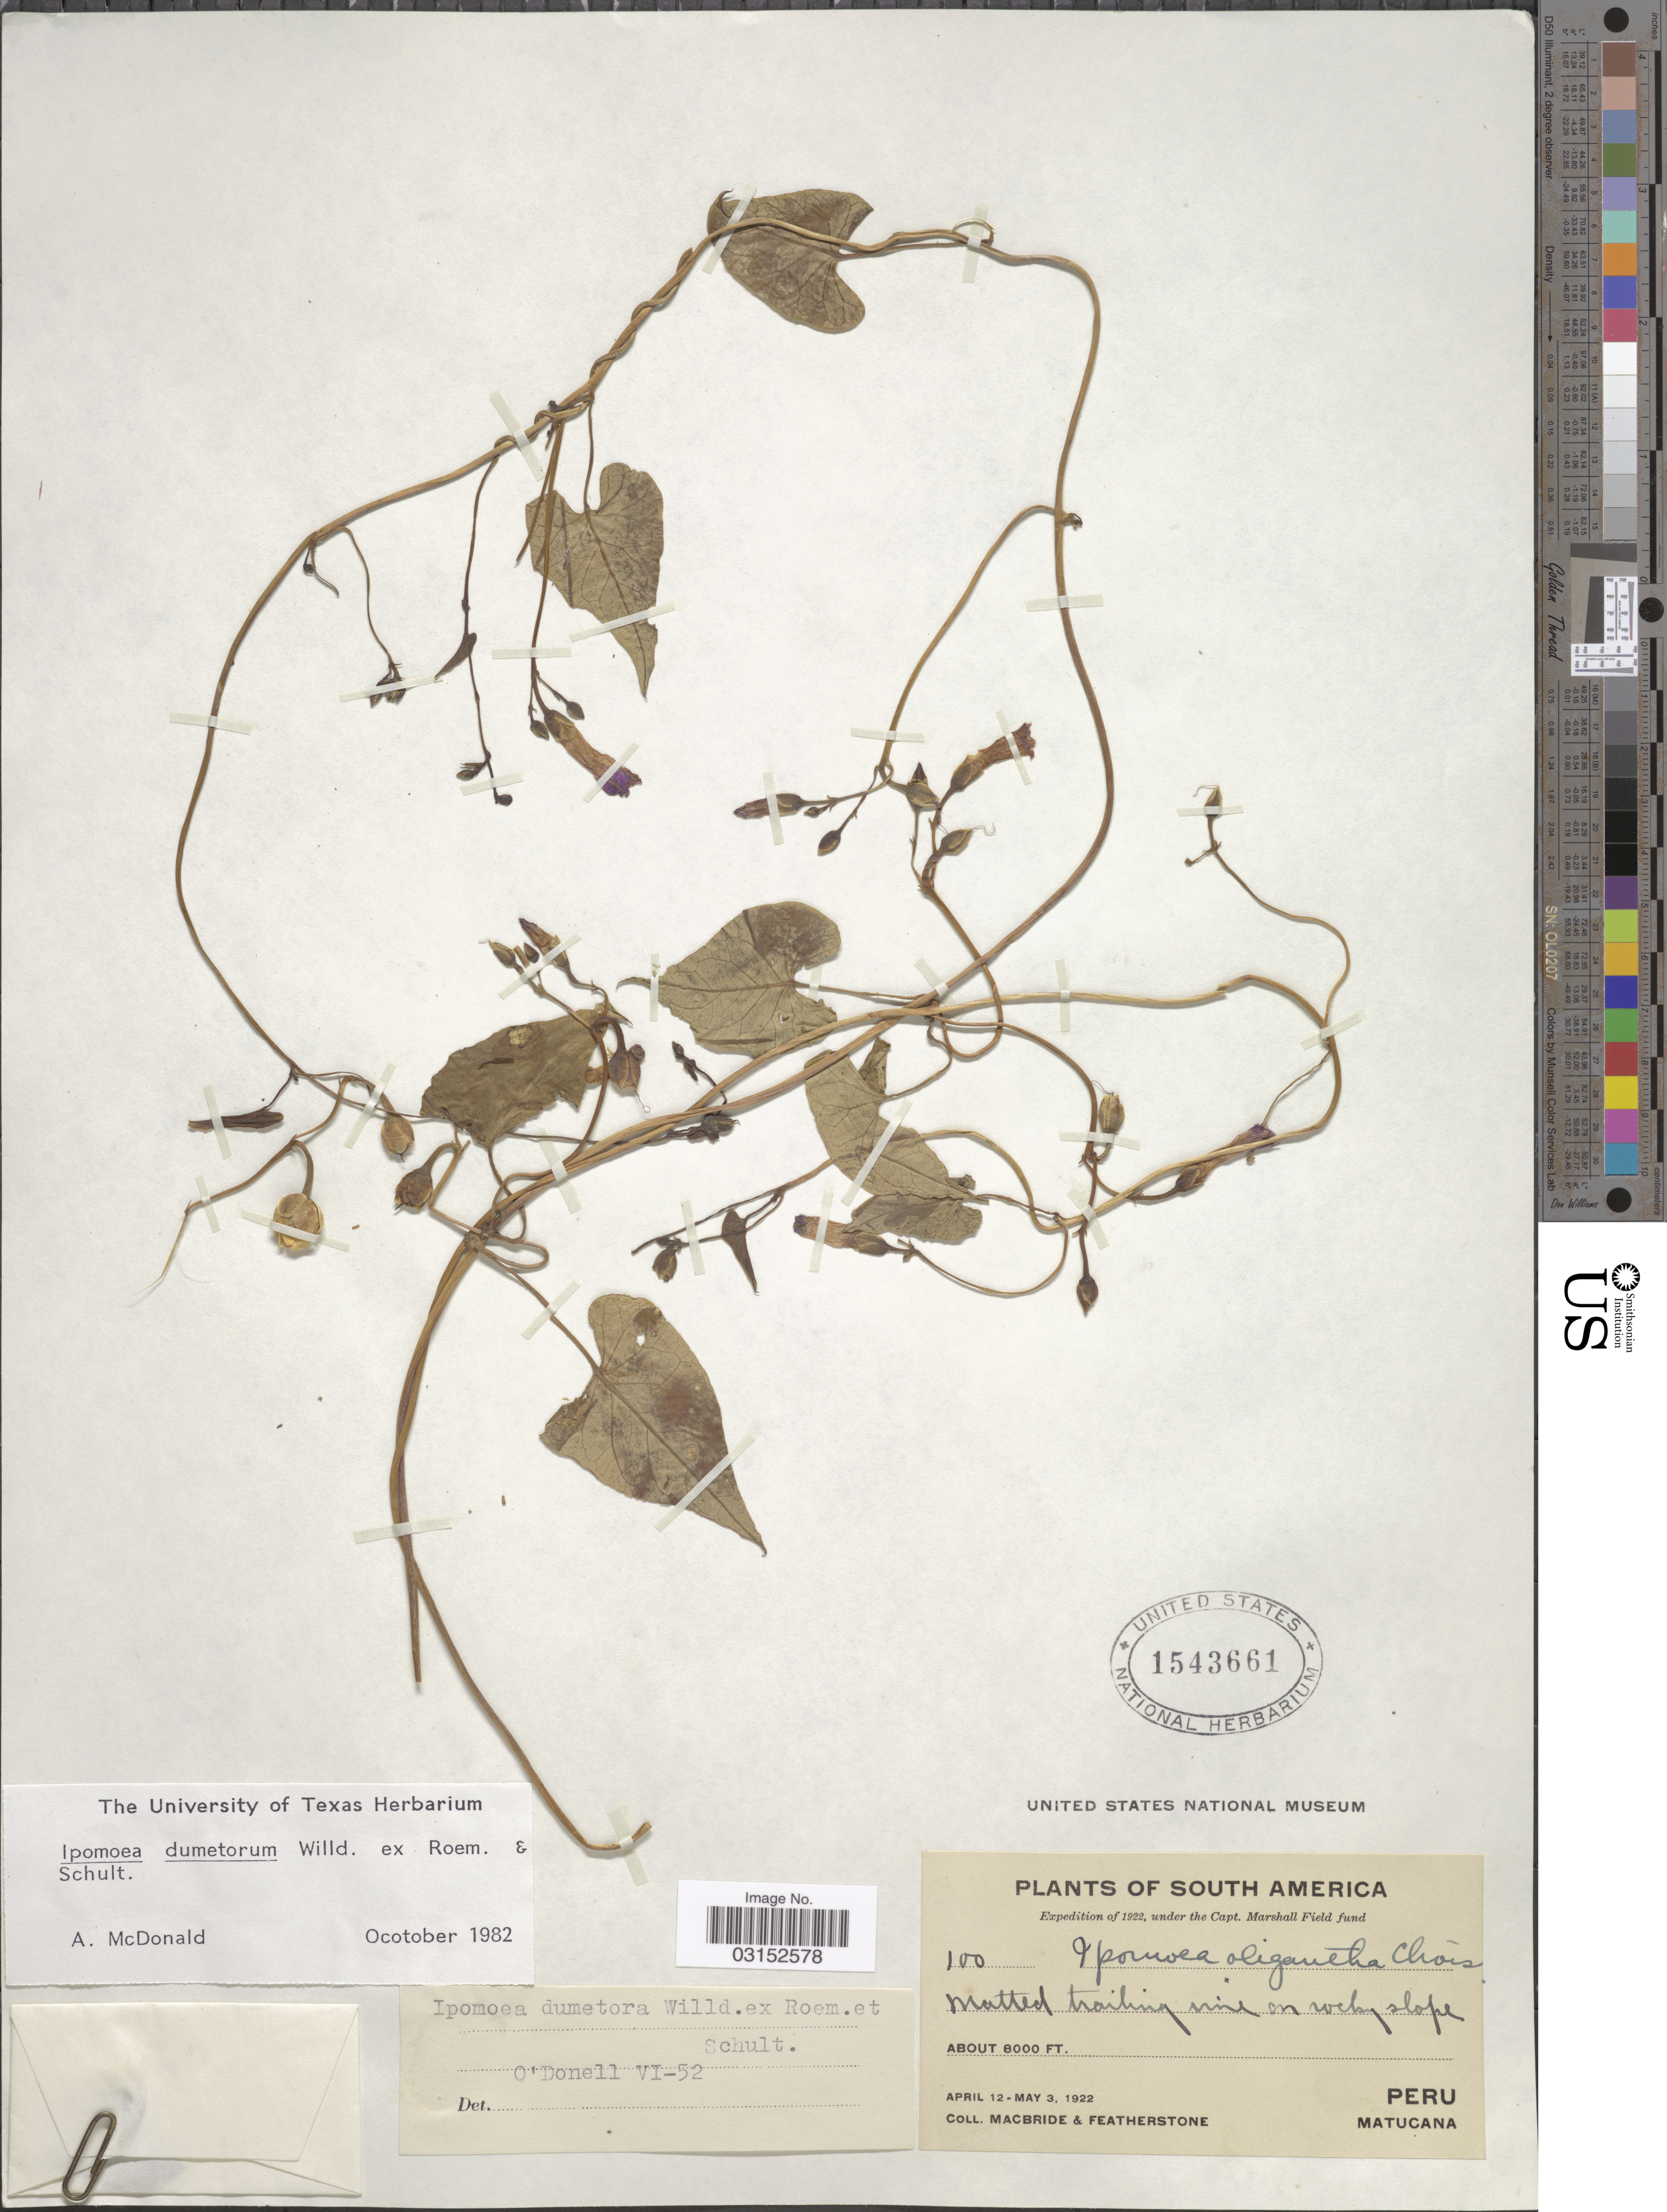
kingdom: Plantae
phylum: Tracheophyta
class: Magnoliopsida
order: Solanales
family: Convolvulaceae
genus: Ipomoea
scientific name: Ipomoea dumetorum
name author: Willd.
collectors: Macbride, -- & -. Featherstone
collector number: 100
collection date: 1922-04-12/1922-05-03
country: Peru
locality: Matucana.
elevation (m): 2438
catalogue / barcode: US 1543661